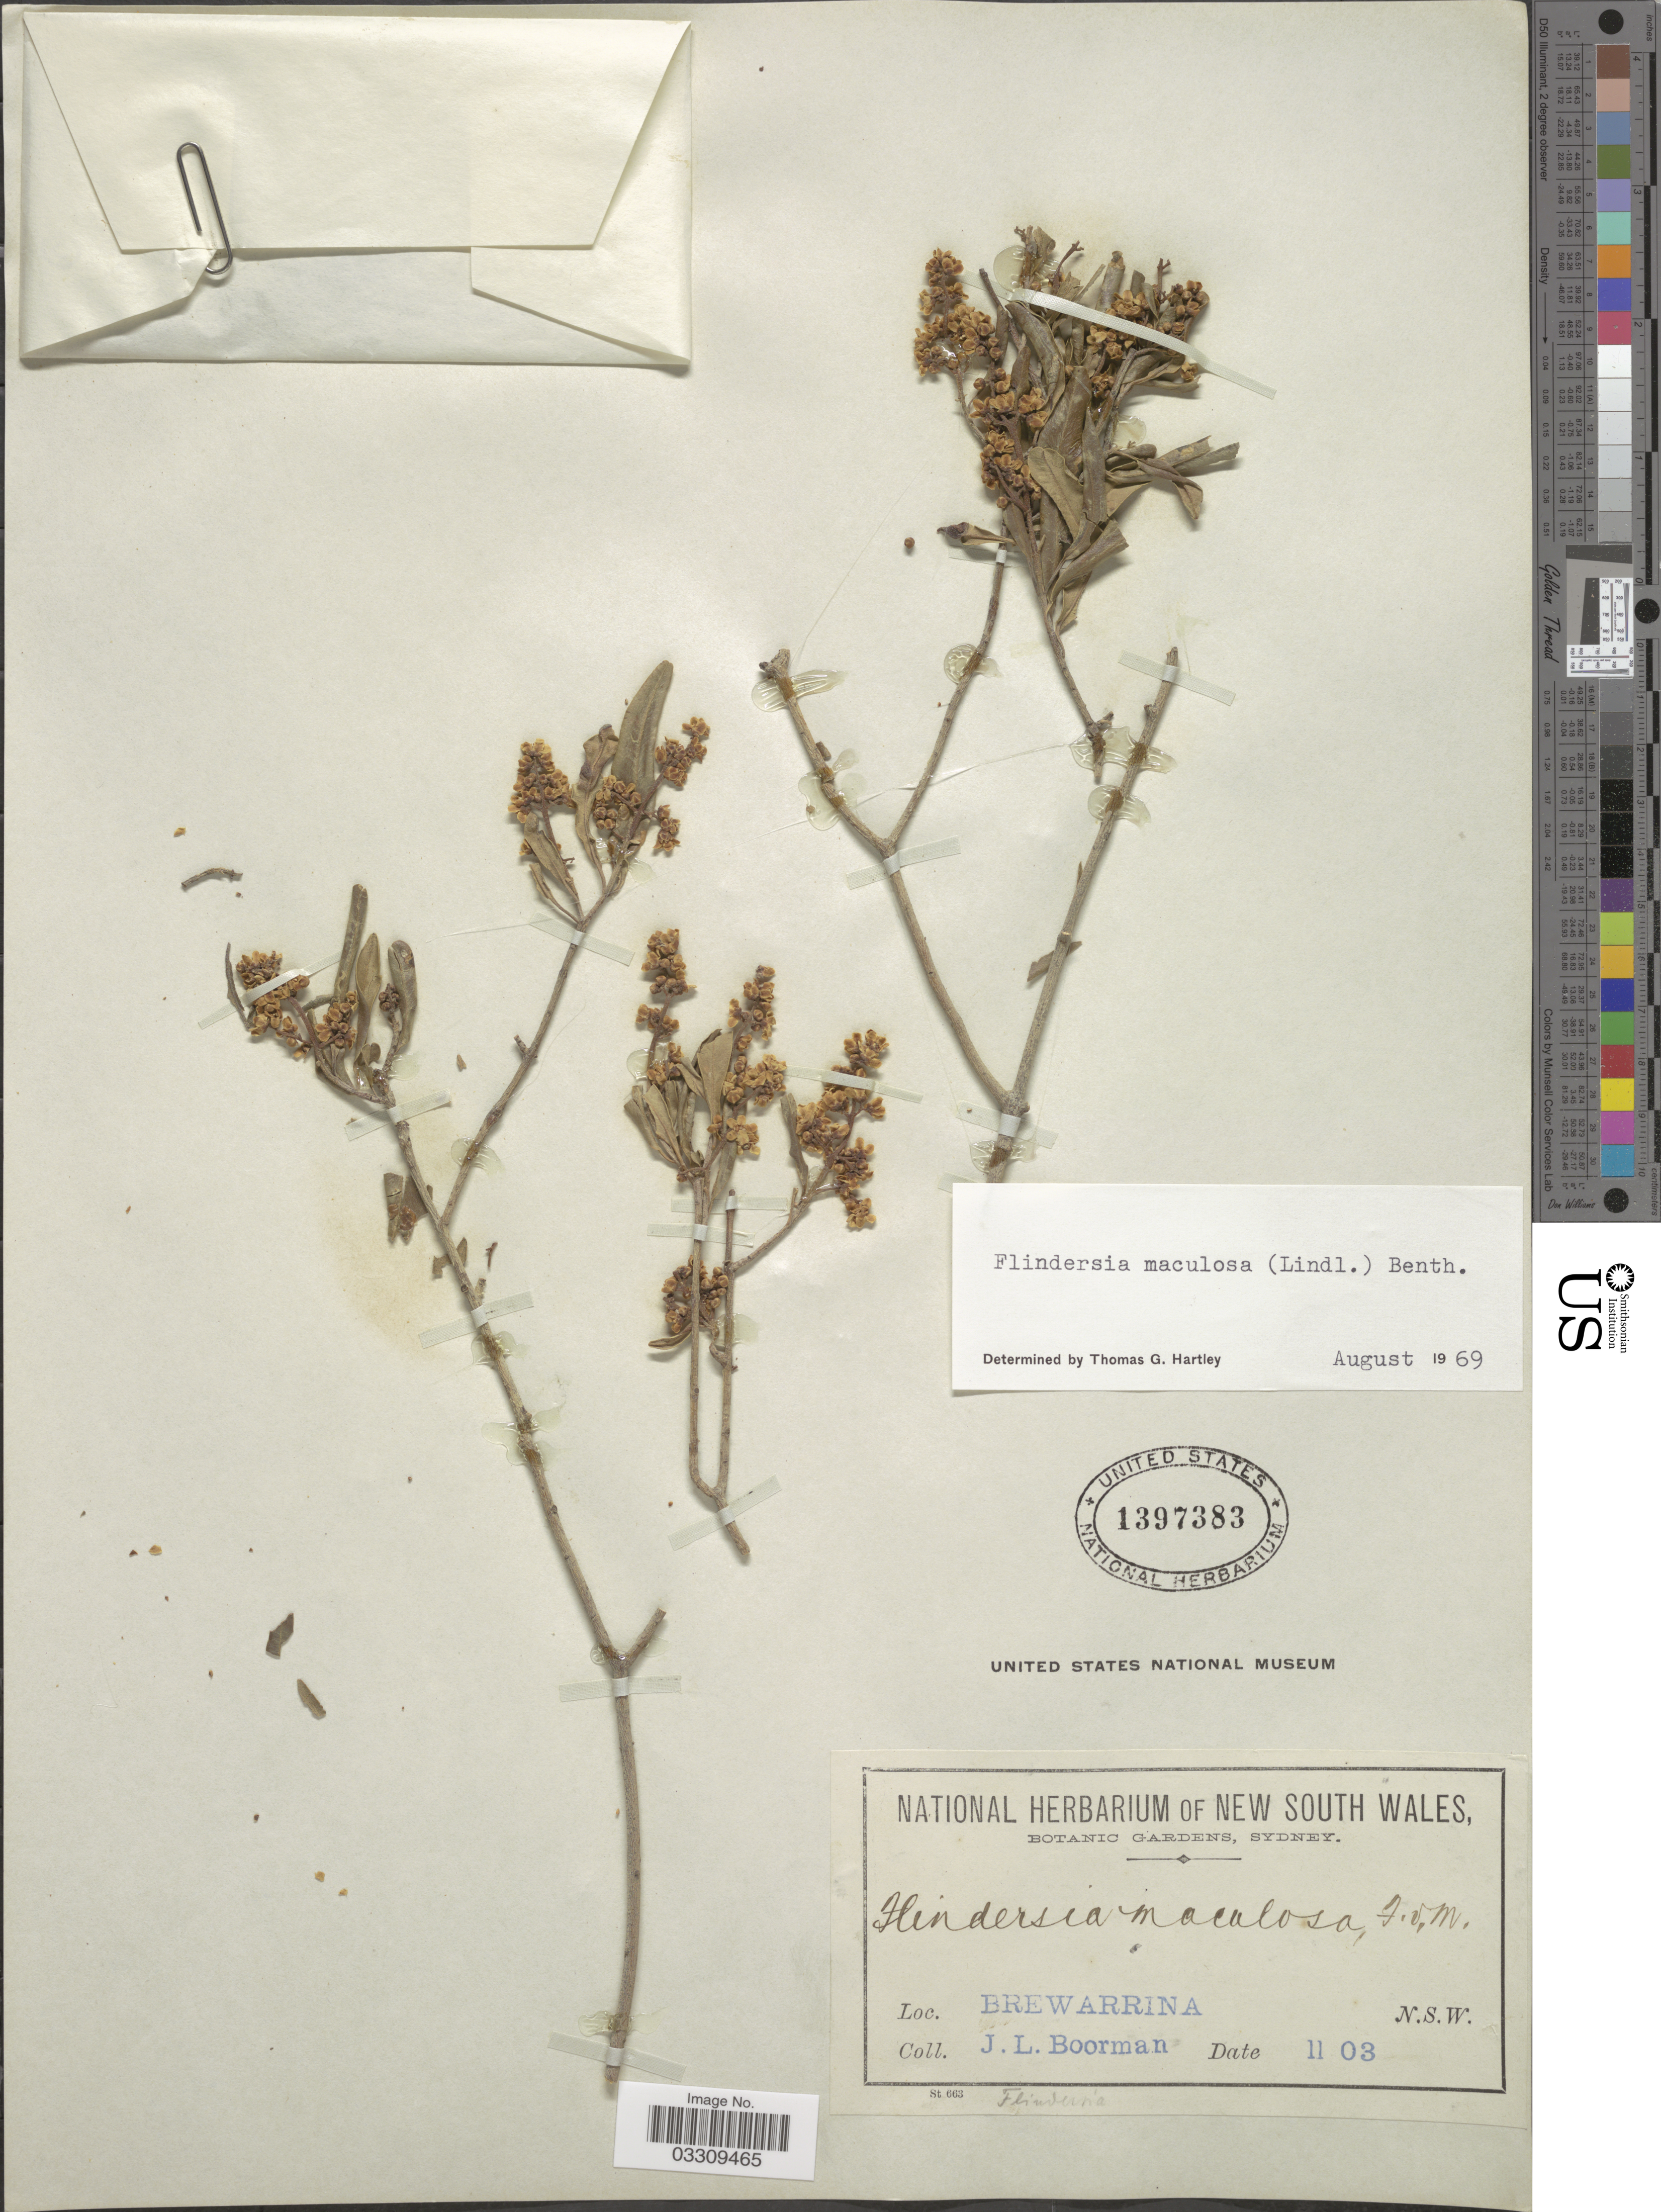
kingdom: Plantae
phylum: Tracheophyta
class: Magnoliopsida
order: Sapindales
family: Rutaceae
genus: Flindersia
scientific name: Flindersia maculosa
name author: (Lindl.) Benth.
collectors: J. Boorman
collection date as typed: Transcribed d/m/y: /2/3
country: Australia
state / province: New South Wales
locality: Brewarrina.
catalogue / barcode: US 1397383